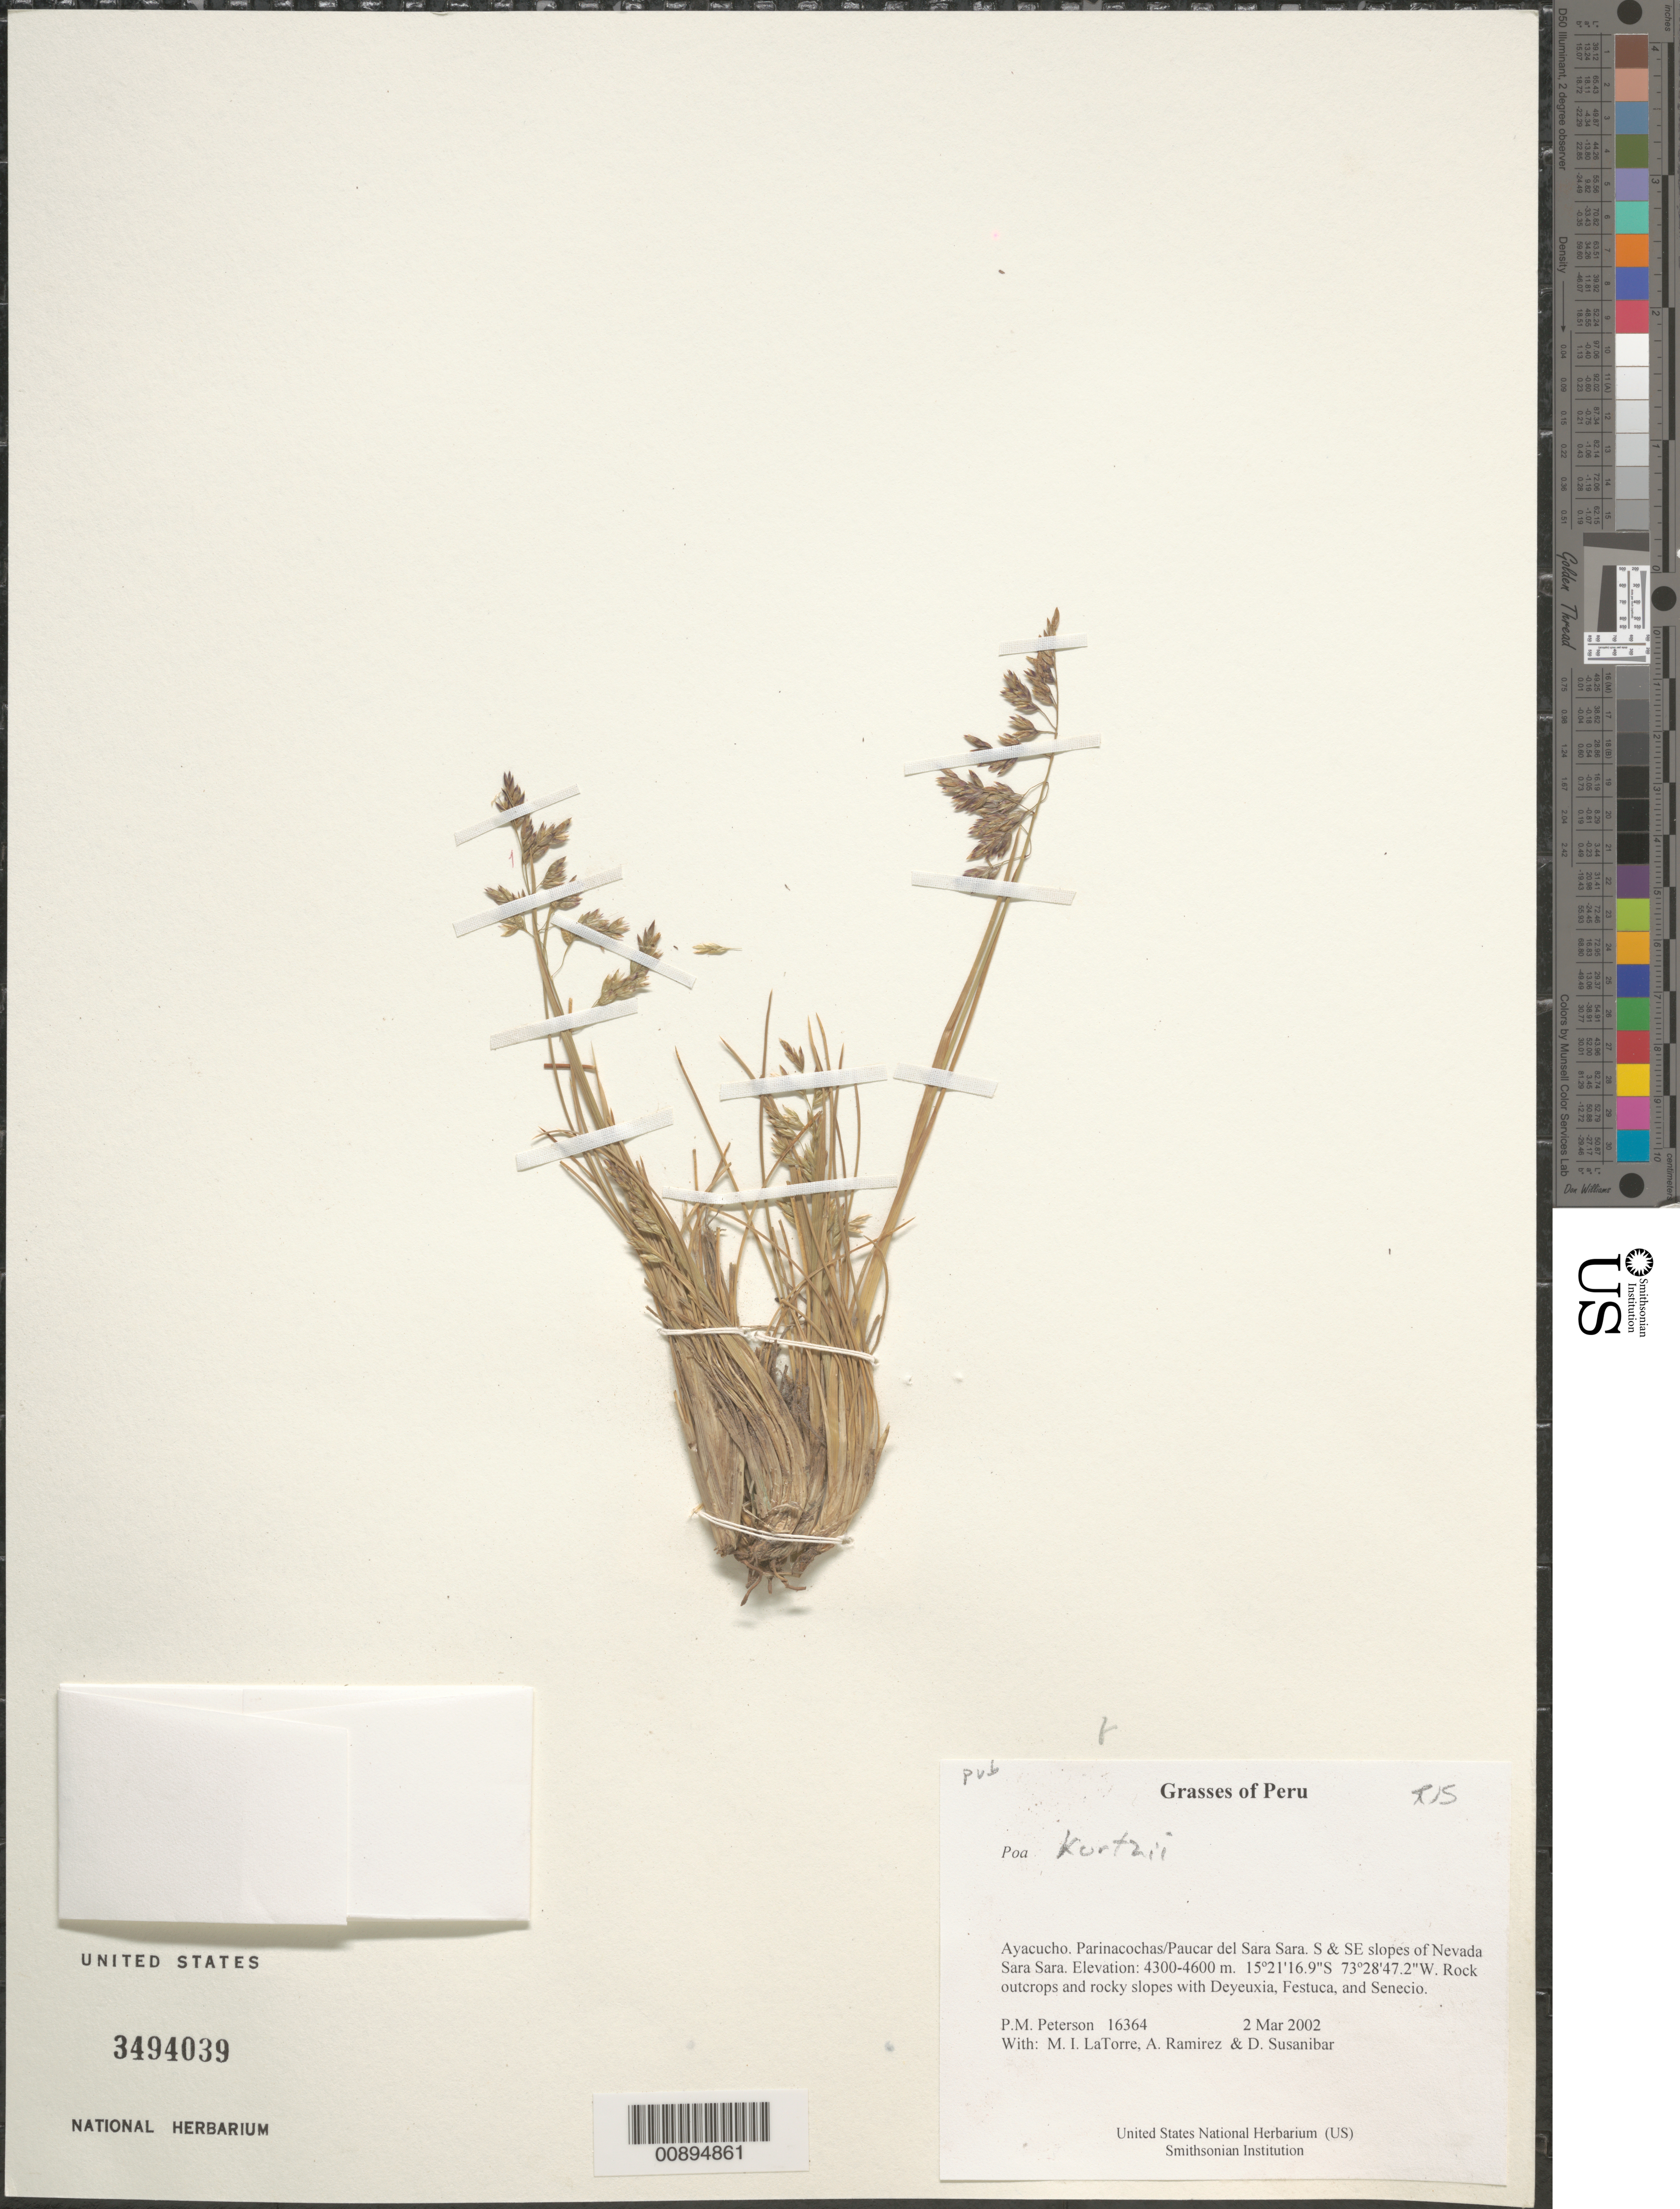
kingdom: Plantae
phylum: Tracheophyta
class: Liliopsida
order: Poales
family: Poaceae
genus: Poa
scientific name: Poa kurtzii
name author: R.E. Fr.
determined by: Soreng, Robert J., Research Associate (BOT), Smithsonian Institution - National Museum of Natural History (UNITED STATES)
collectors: P. M. Peterson, M. I. La Torre, A. Ramírez & D. Susanibar Cruz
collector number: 16364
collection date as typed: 02 Mar 2002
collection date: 2002-03-02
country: Peru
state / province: Ayacucho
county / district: Parinacochas/Paucar del Sara Sara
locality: S & SE slopes of Nevada Sara Sara.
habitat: Rock outcrops and rocky slopes with ~Deyeuxia, Festuca, and Senecio~.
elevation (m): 4300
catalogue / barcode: US 3494039